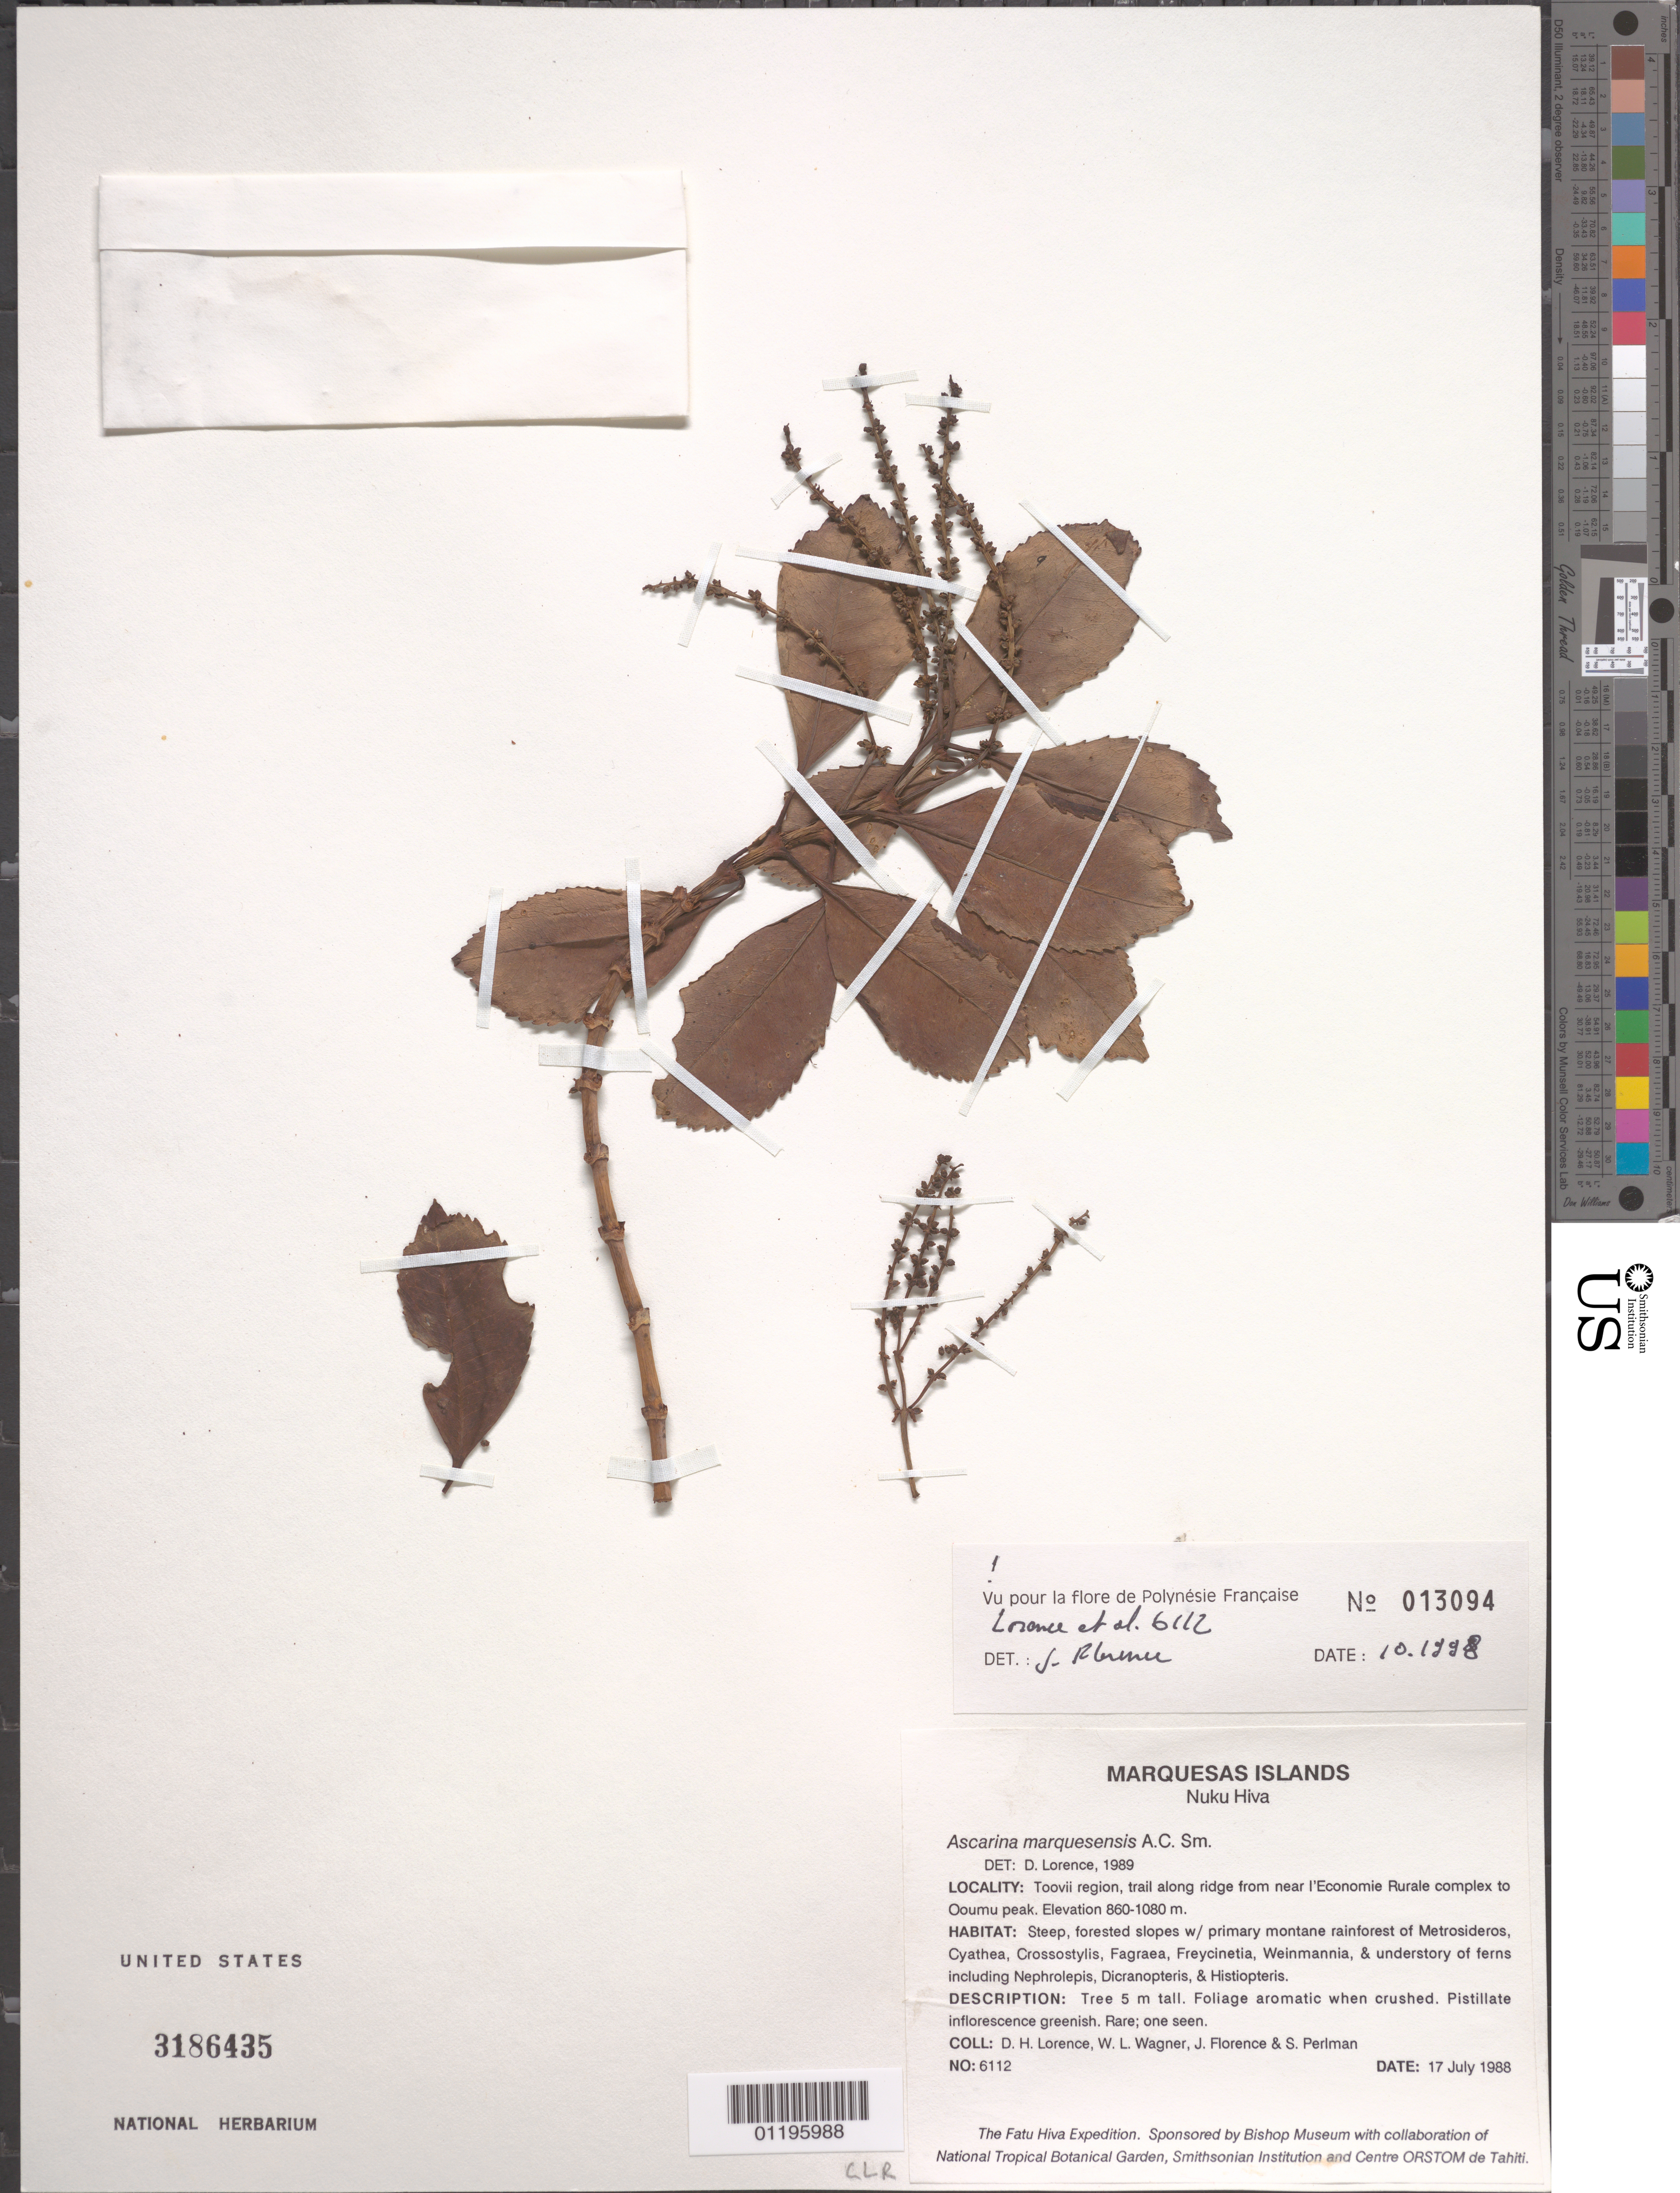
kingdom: Plantae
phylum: Tracheophyta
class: Magnoliopsida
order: Chloranthales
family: Chloranthaceae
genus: Ascarina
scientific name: Ascarina marquesensis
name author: A.C. Sm.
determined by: Florence, J.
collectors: D. Lorence, W. L. Wagner, J. Florence & S. P. Perlman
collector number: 6112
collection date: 1988-07-17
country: French Polynesia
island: Nuku Hiva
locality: Toovii region, trail along ridge from near l'Economie Rurale complex to Ooumu peak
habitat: Steep, forested slopes w/ primary montane rainforest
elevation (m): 860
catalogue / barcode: US 3186435